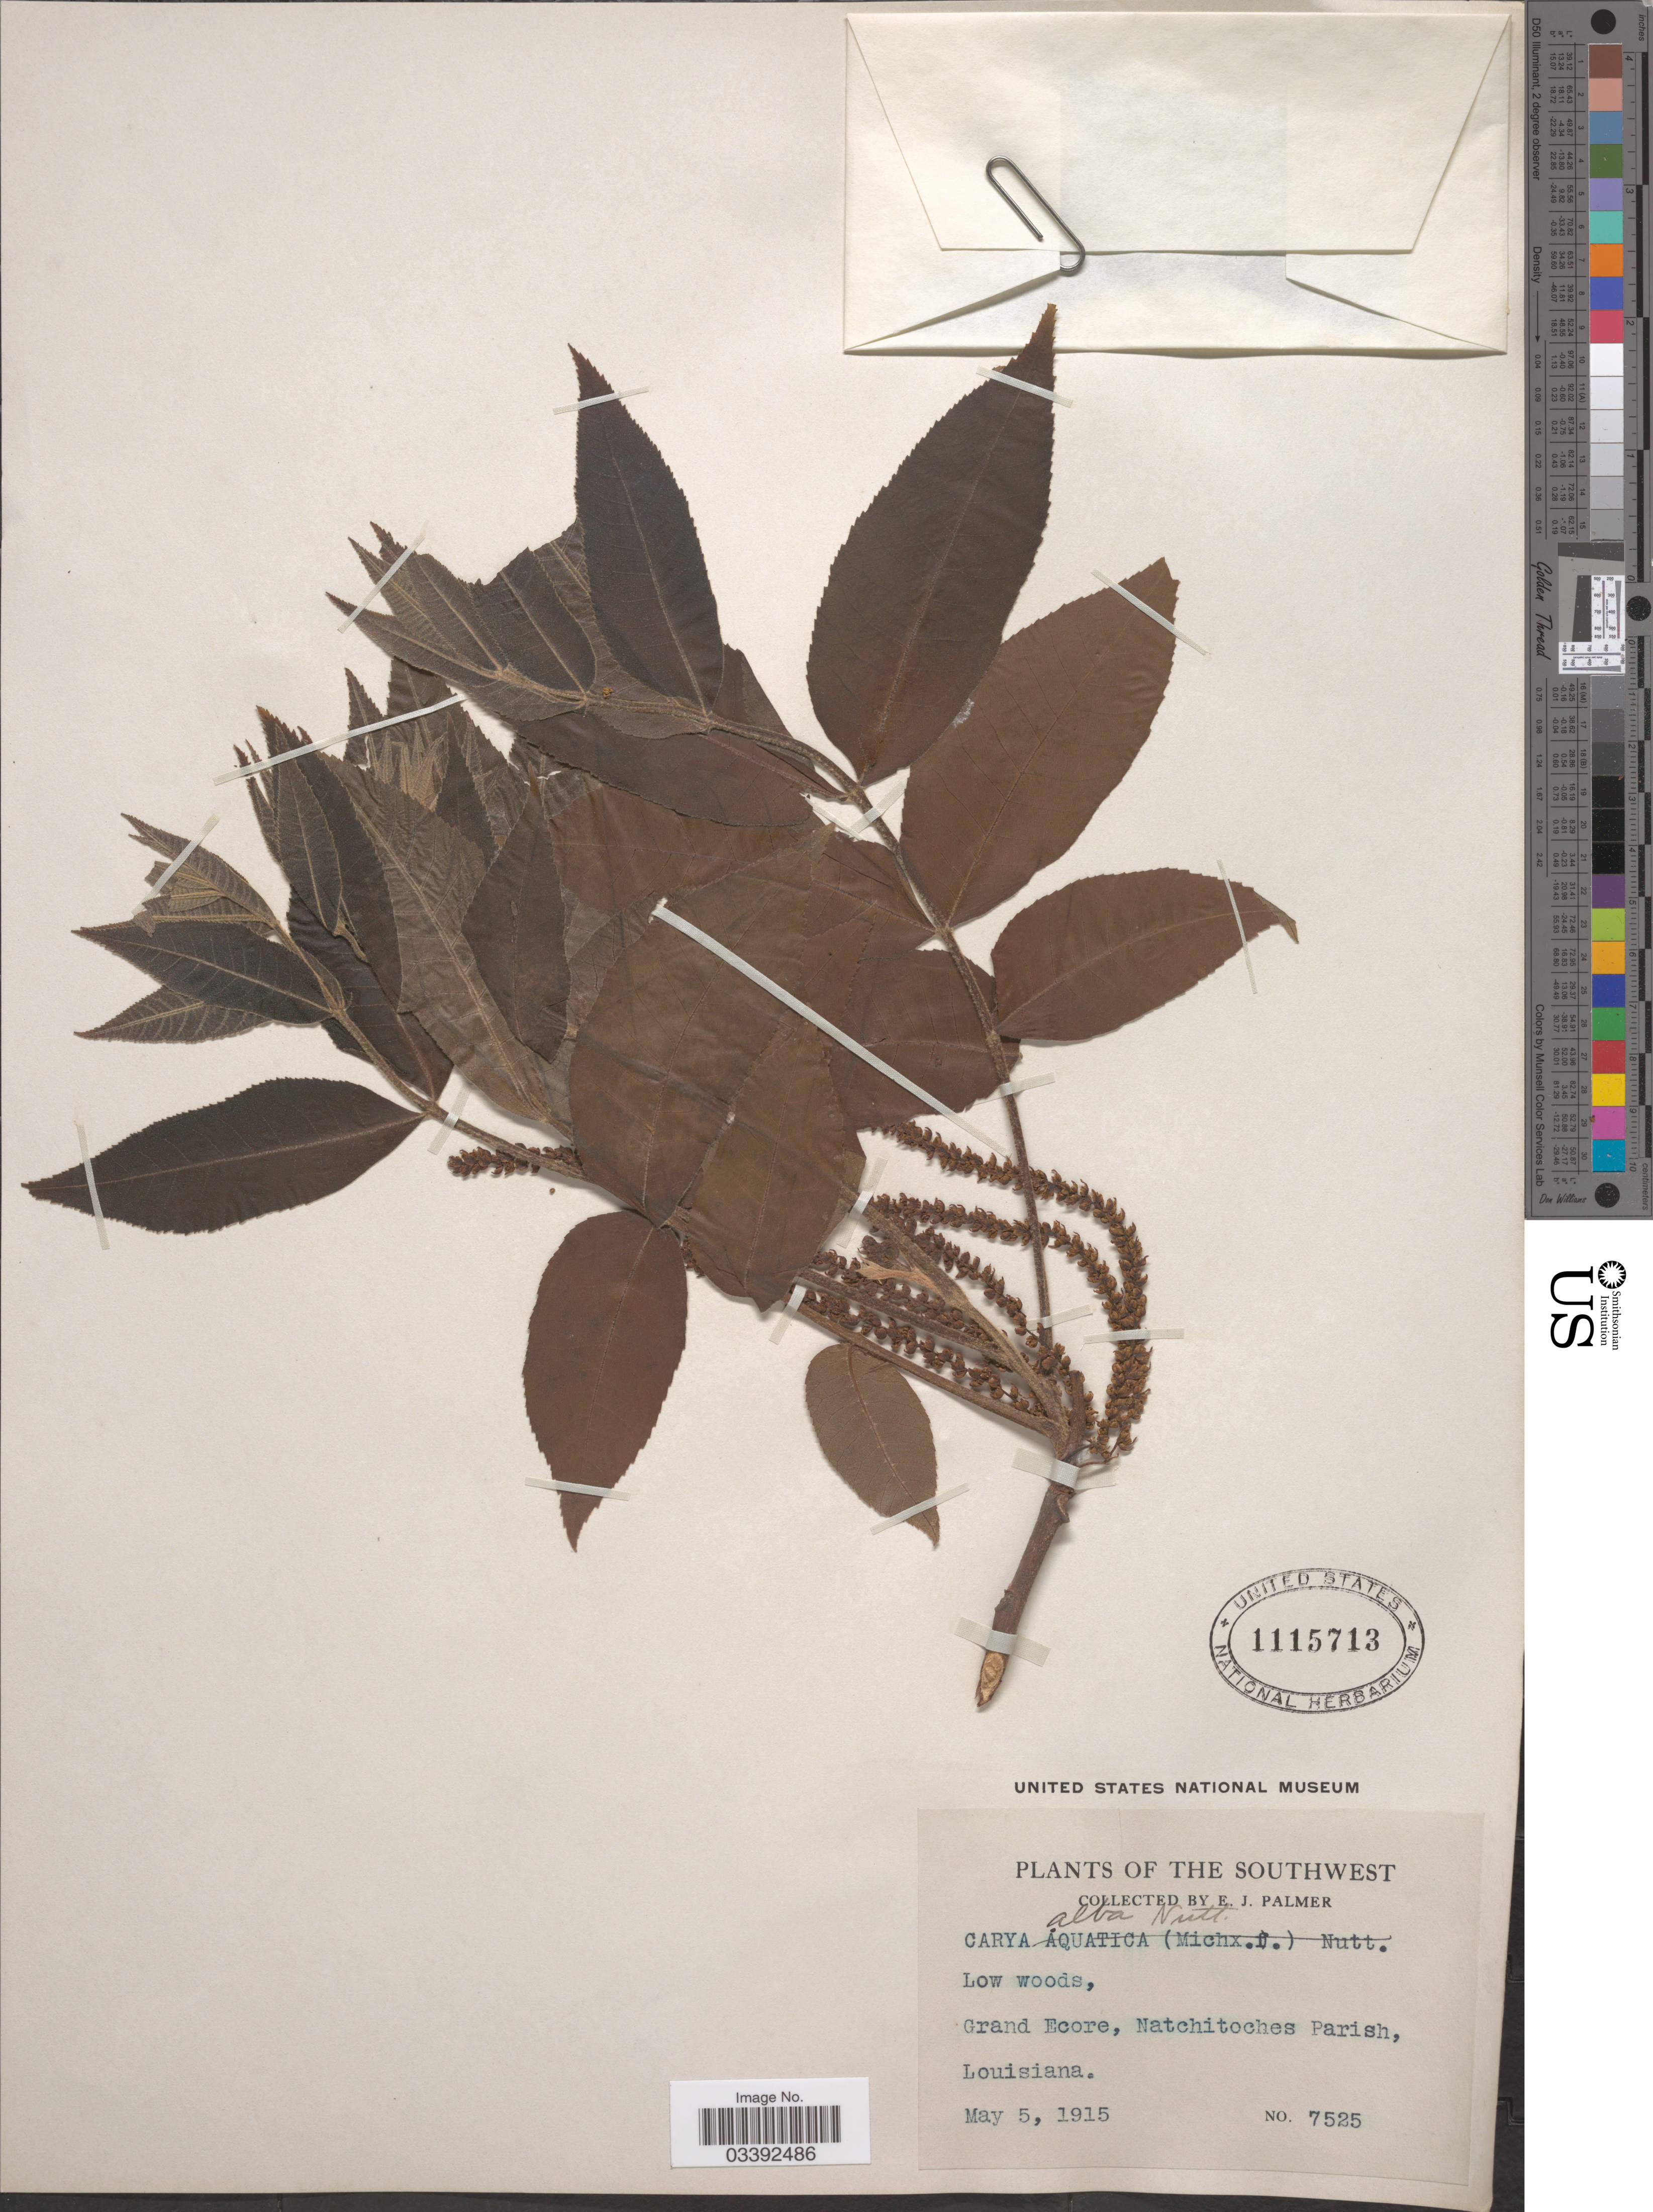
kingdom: Plantae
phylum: Tracheophyta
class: Magnoliopsida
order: Fagales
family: Juglandaceae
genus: Carya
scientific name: Carya tomentosa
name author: (Lam.) Nutt.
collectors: E. J. Palmer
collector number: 7525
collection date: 1915-05-05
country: United States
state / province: Louisiana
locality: The Southwest. Grand Ecore, Natchitoches Parish.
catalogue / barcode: US 1115713